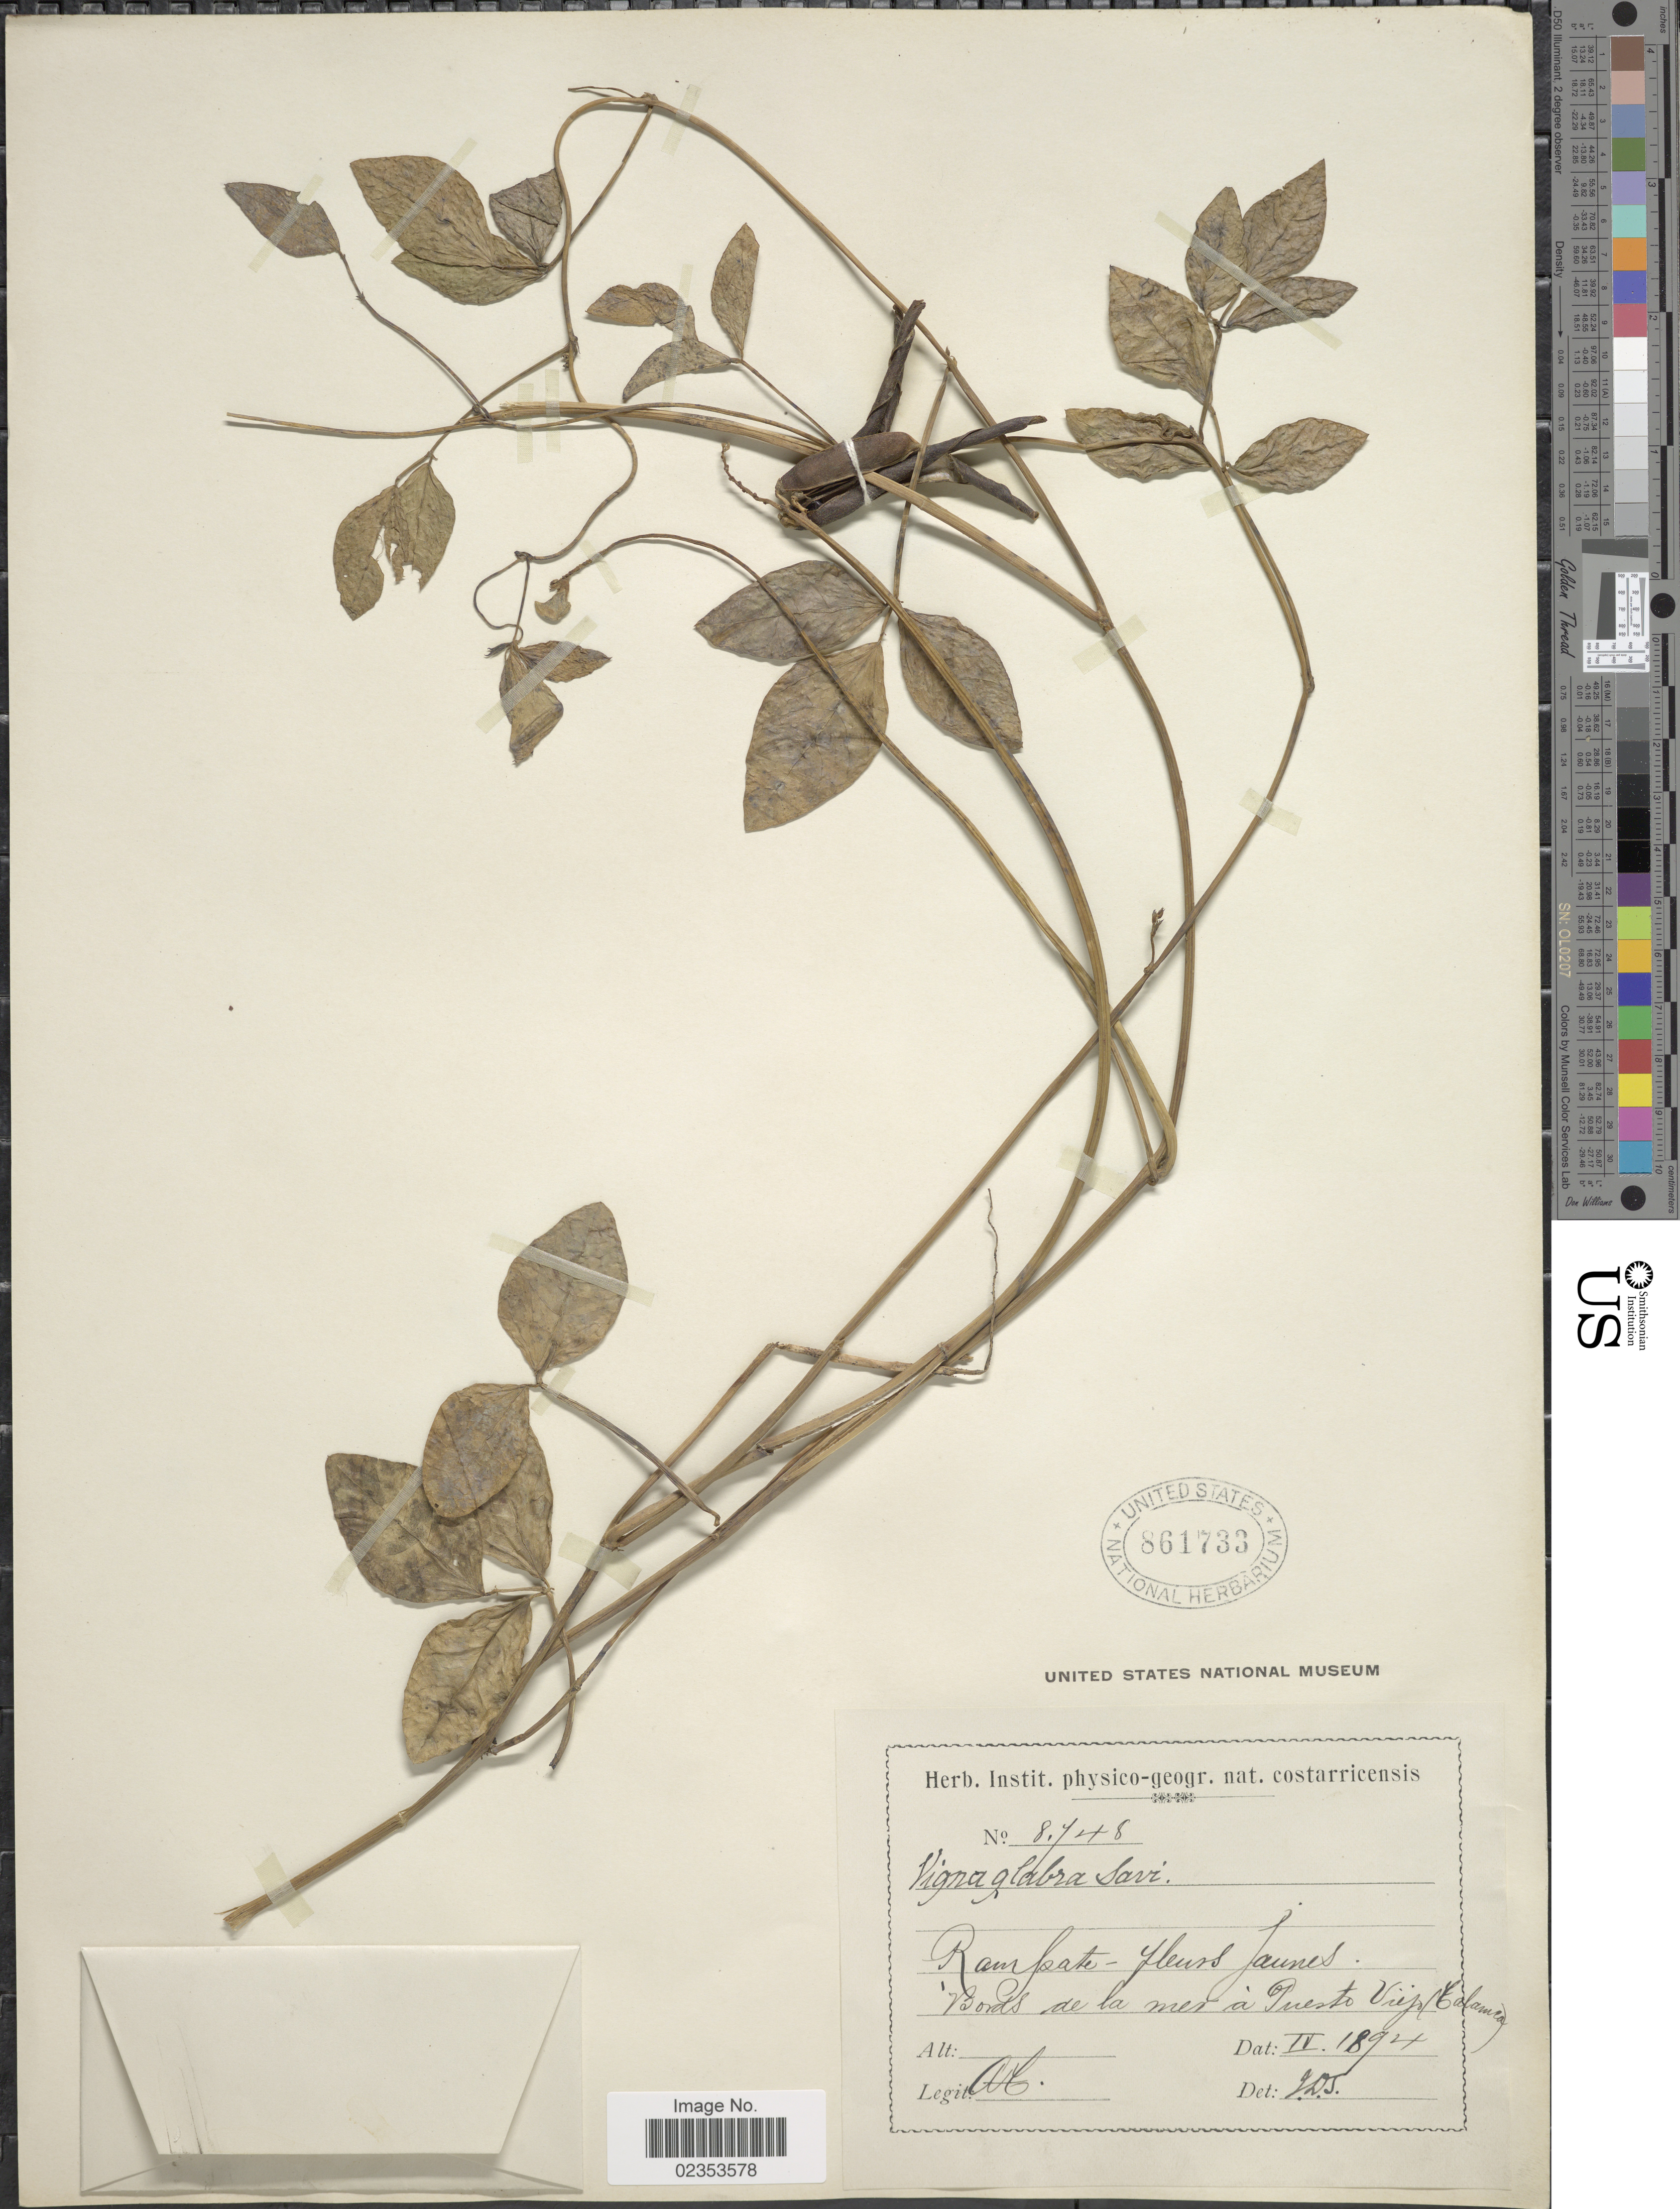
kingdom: Plantae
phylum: Tracheophyta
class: Magnoliopsida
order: Fabales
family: Fabaceae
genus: Vigna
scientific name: Vigna luteola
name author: (Jacq.) Benth.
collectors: A. T.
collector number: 8748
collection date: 1894-04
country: Costa Rica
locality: Bords de la mer à Puerto Viejo (Talamca.)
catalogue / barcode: US 861733